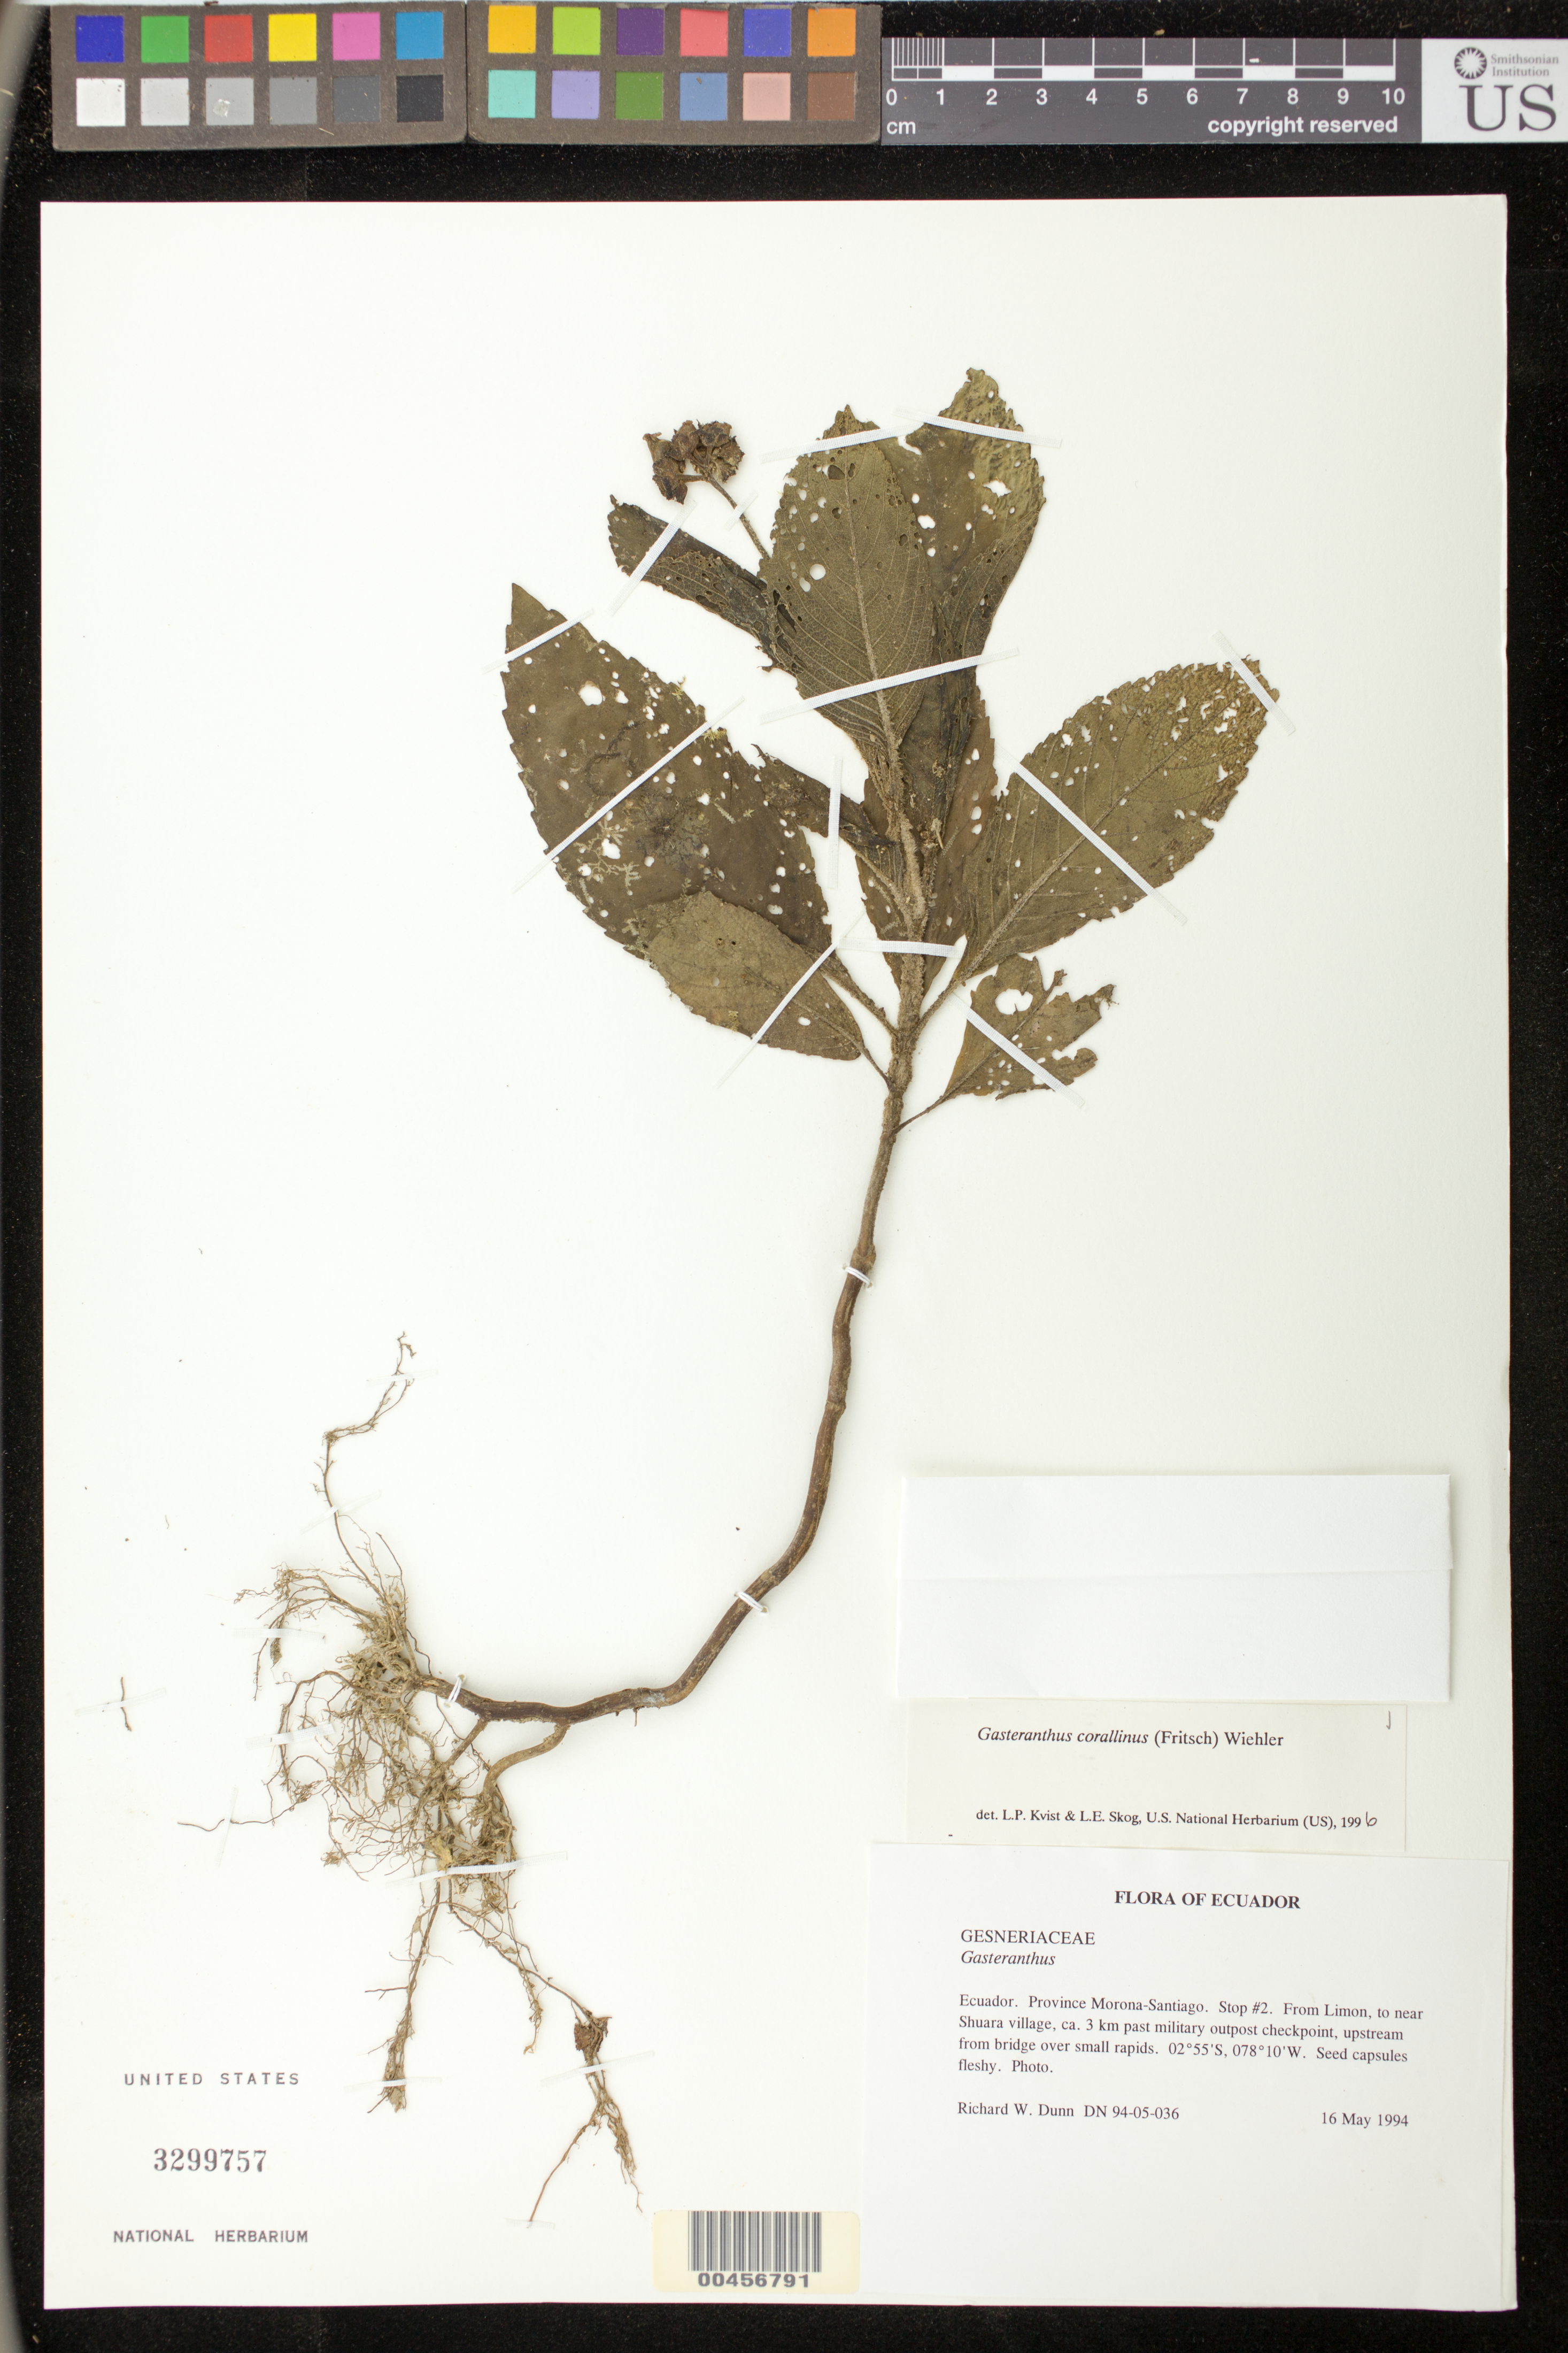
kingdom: Plantae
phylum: Tracheophyta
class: Magnoliopsida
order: Lamiales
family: Gesneriaceae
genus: Gasteranthus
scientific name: Gasteranthus corallinus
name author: (Fritsch) Wiehler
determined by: Skog, Laurence E.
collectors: R. Dunn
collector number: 9405036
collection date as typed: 16 May 1994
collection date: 1994-05-16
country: Ecuador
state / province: Morona-Santiago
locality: Stop #2. From Limon, to near Shuara village, ca. 3 km past military outpost checkpoint, upstream from bridge over small rapids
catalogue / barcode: US 3299757